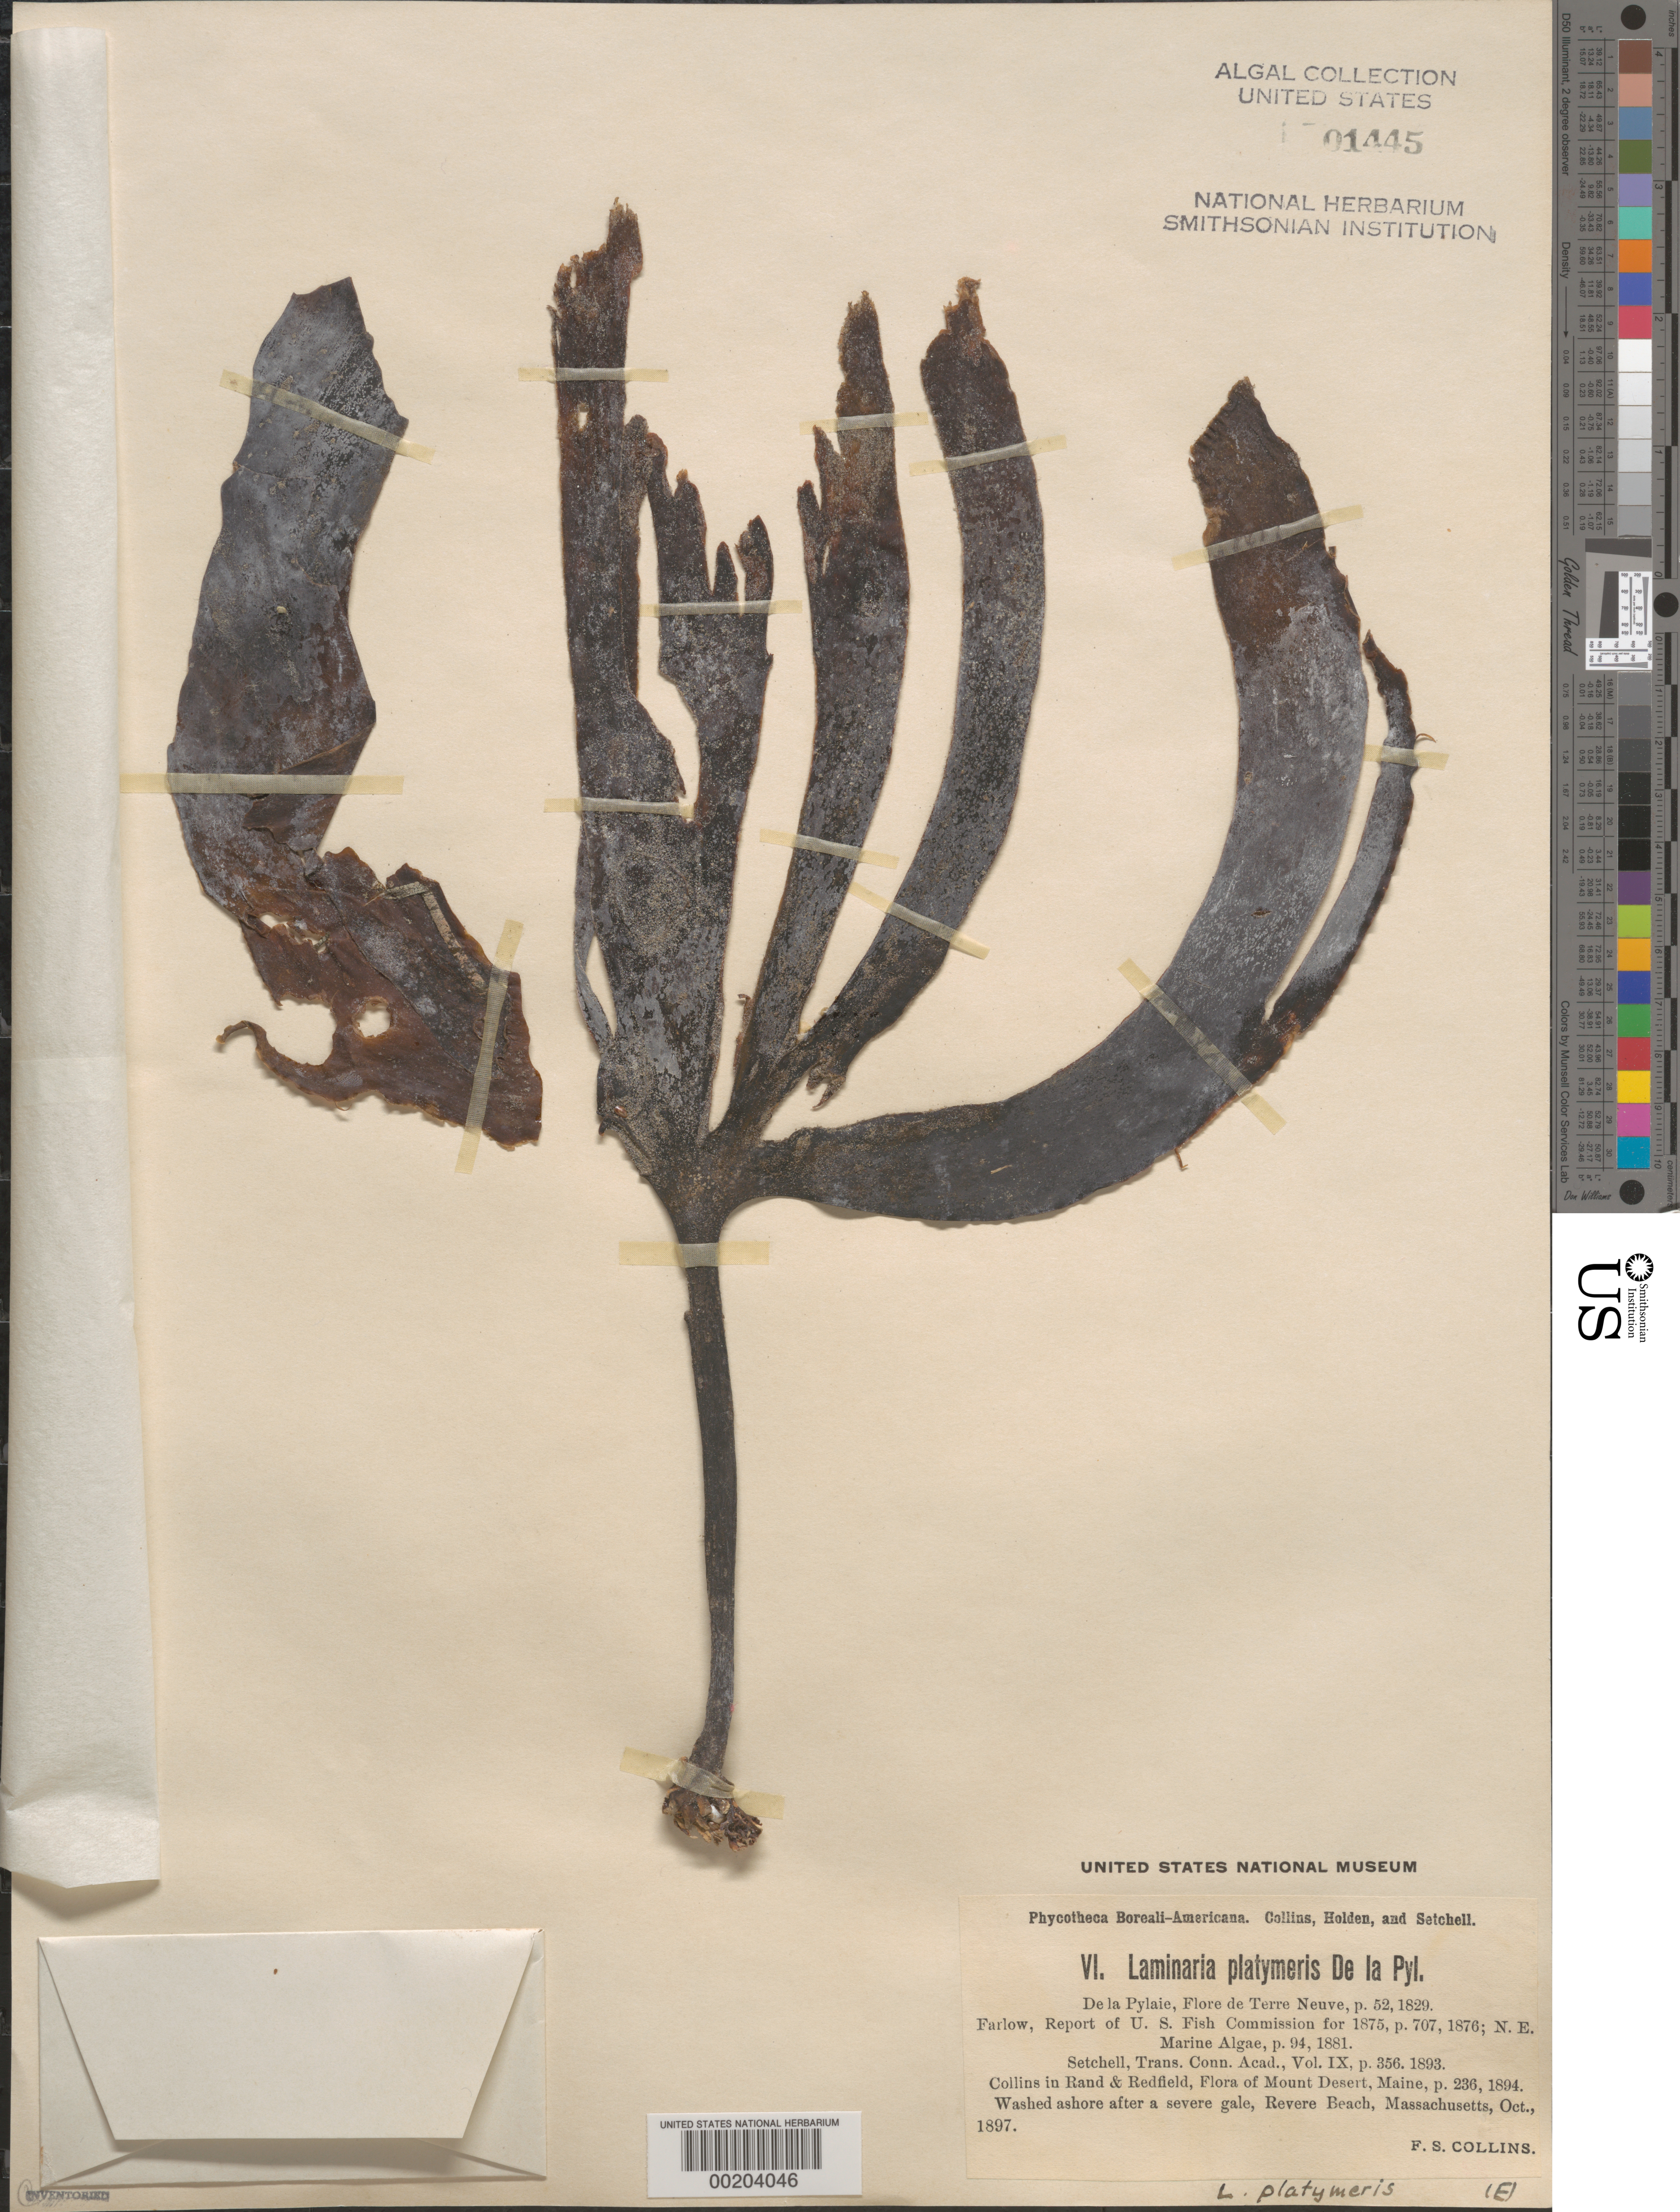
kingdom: Chromista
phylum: Ochrophyta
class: Phaeophyceae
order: Laminariales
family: Laminariaceae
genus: Laminaria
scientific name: Laminaria platymeris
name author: Bach. Pyl.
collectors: F. Collins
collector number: PB-A VI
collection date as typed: Oct 1897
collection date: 1897-10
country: United States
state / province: Massachusetts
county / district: Suffolk County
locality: Revere Beach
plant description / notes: Collins, Holden & Setchell, Phycotheca Boreali-Americana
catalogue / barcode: US 1445